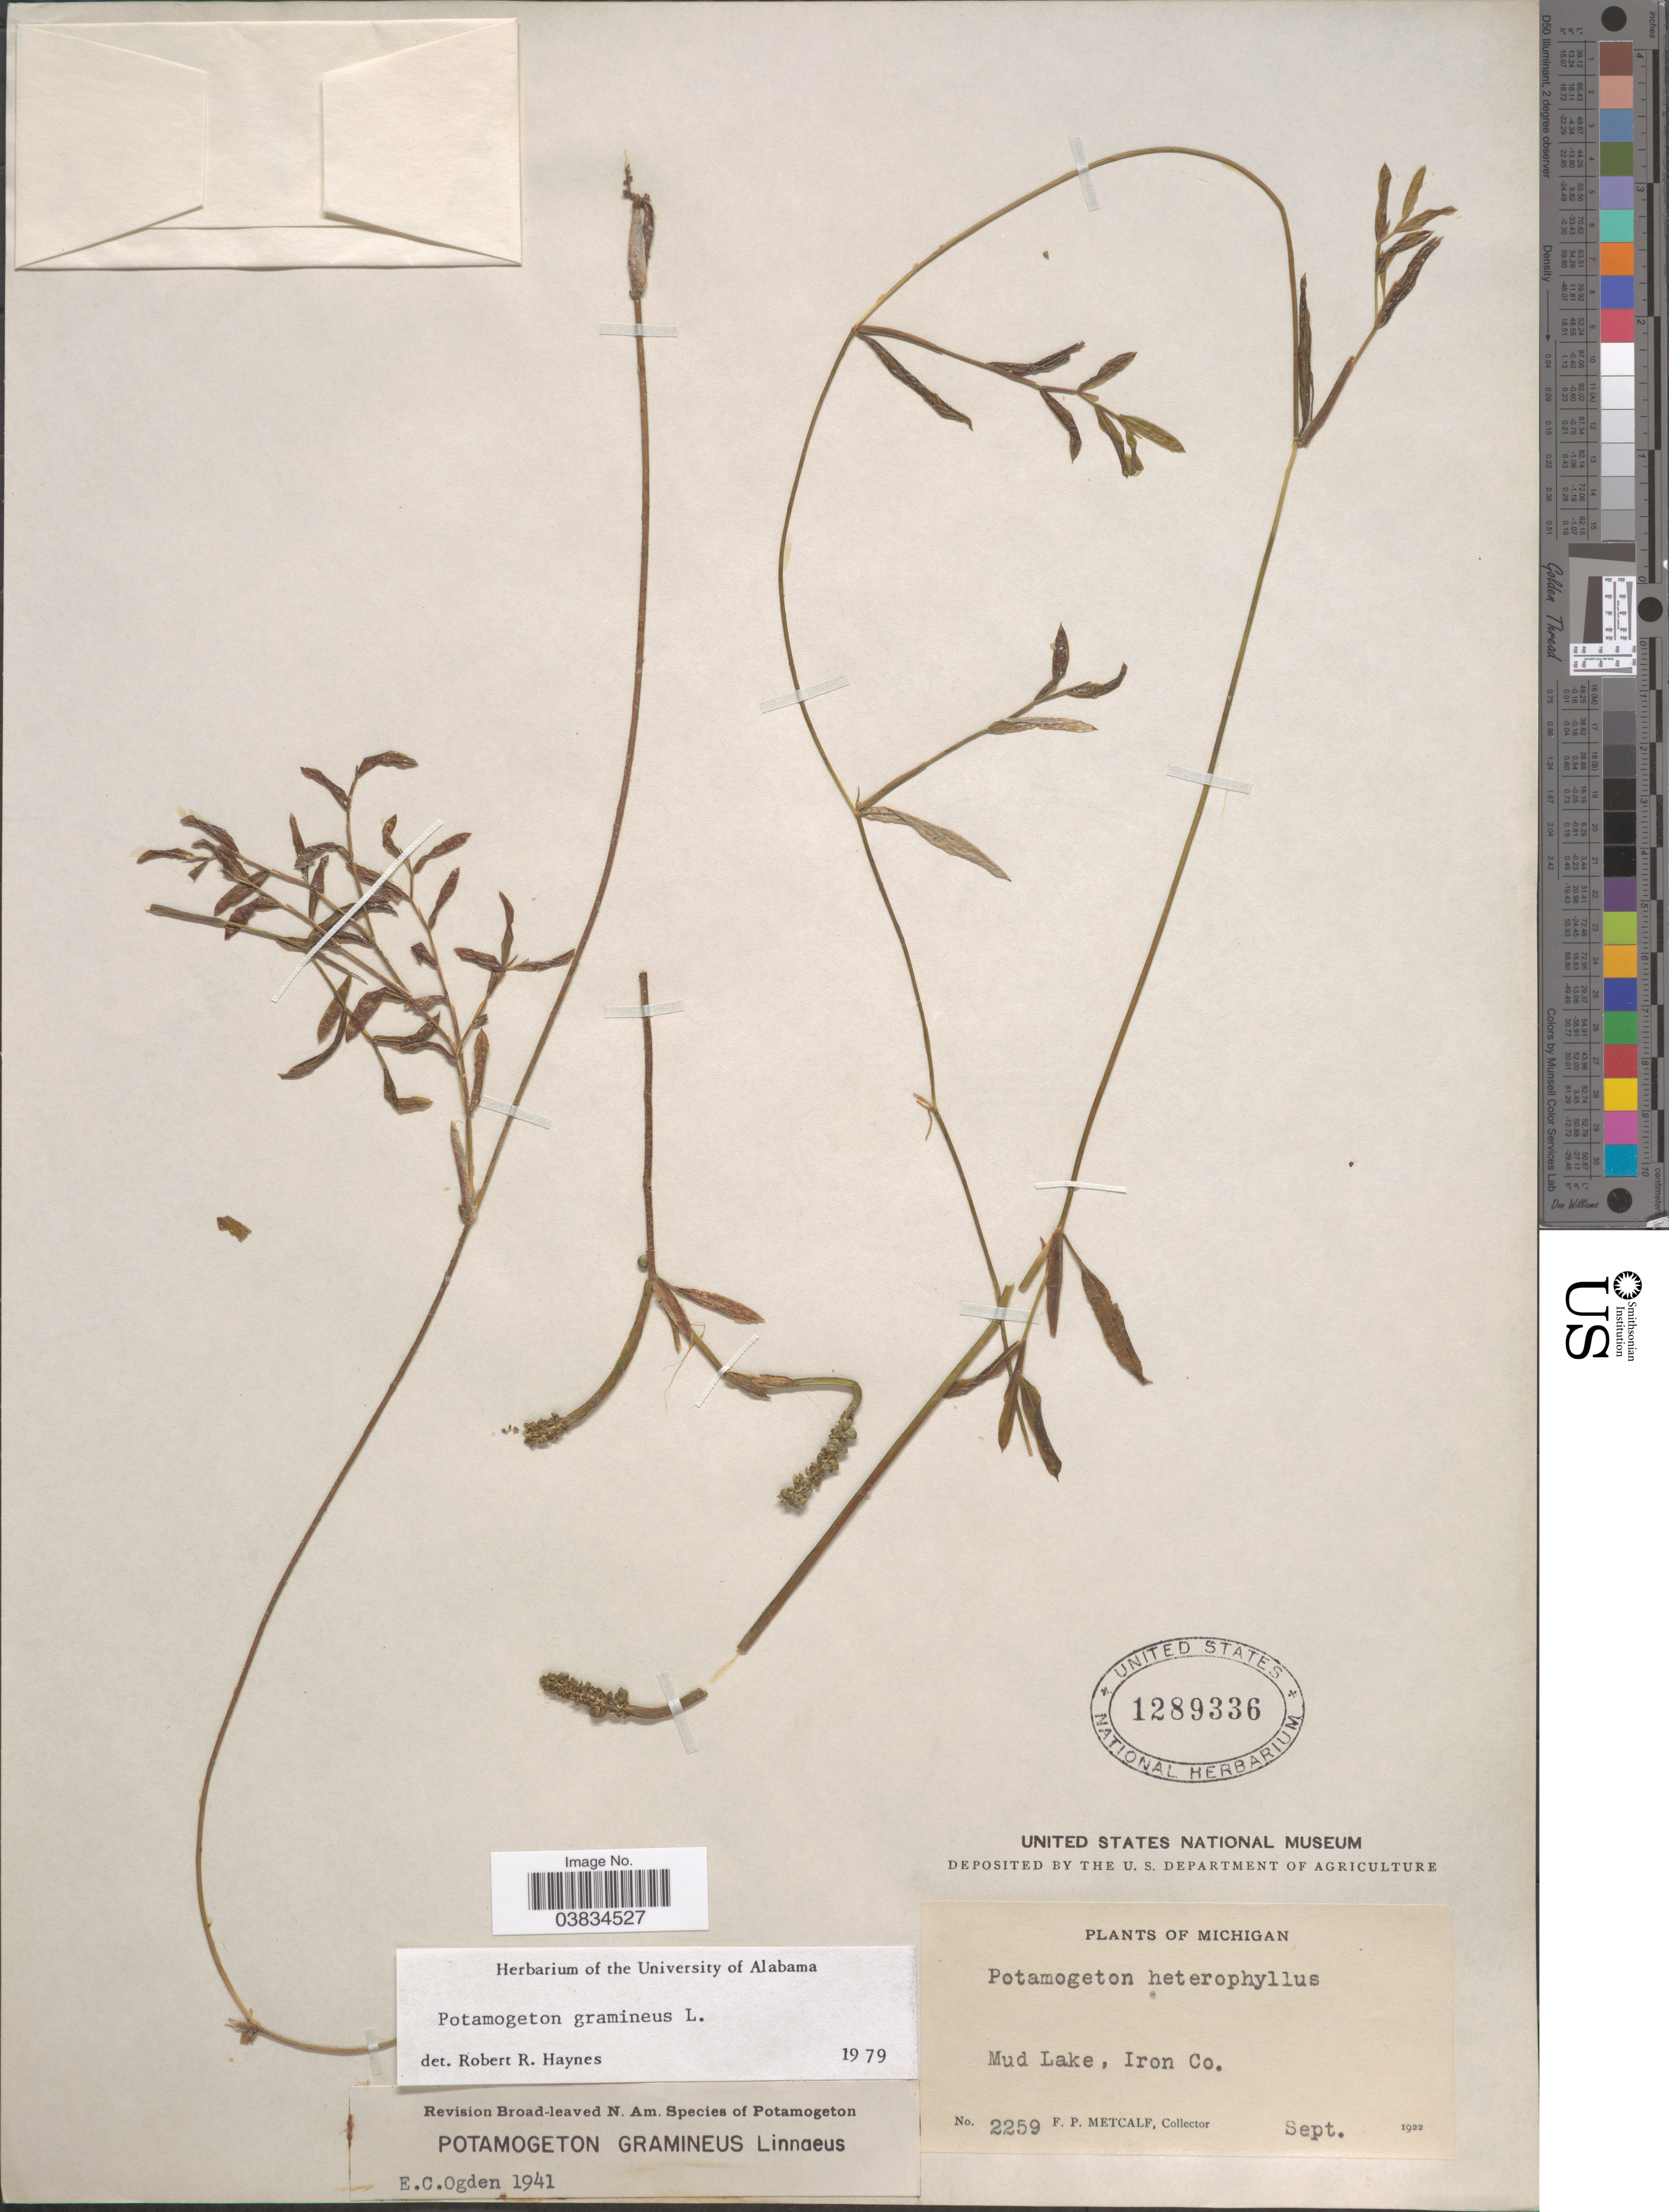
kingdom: Plantae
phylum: Tracheophyta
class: Liliopsida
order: Alismatales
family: Potamogetonaceae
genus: Potamogeton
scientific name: Potamogeton gramineus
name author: L.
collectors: F. Metcalf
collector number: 2259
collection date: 1922-09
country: United States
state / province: Michigan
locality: Mud Lake, Iron Co.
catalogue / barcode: US 1289336